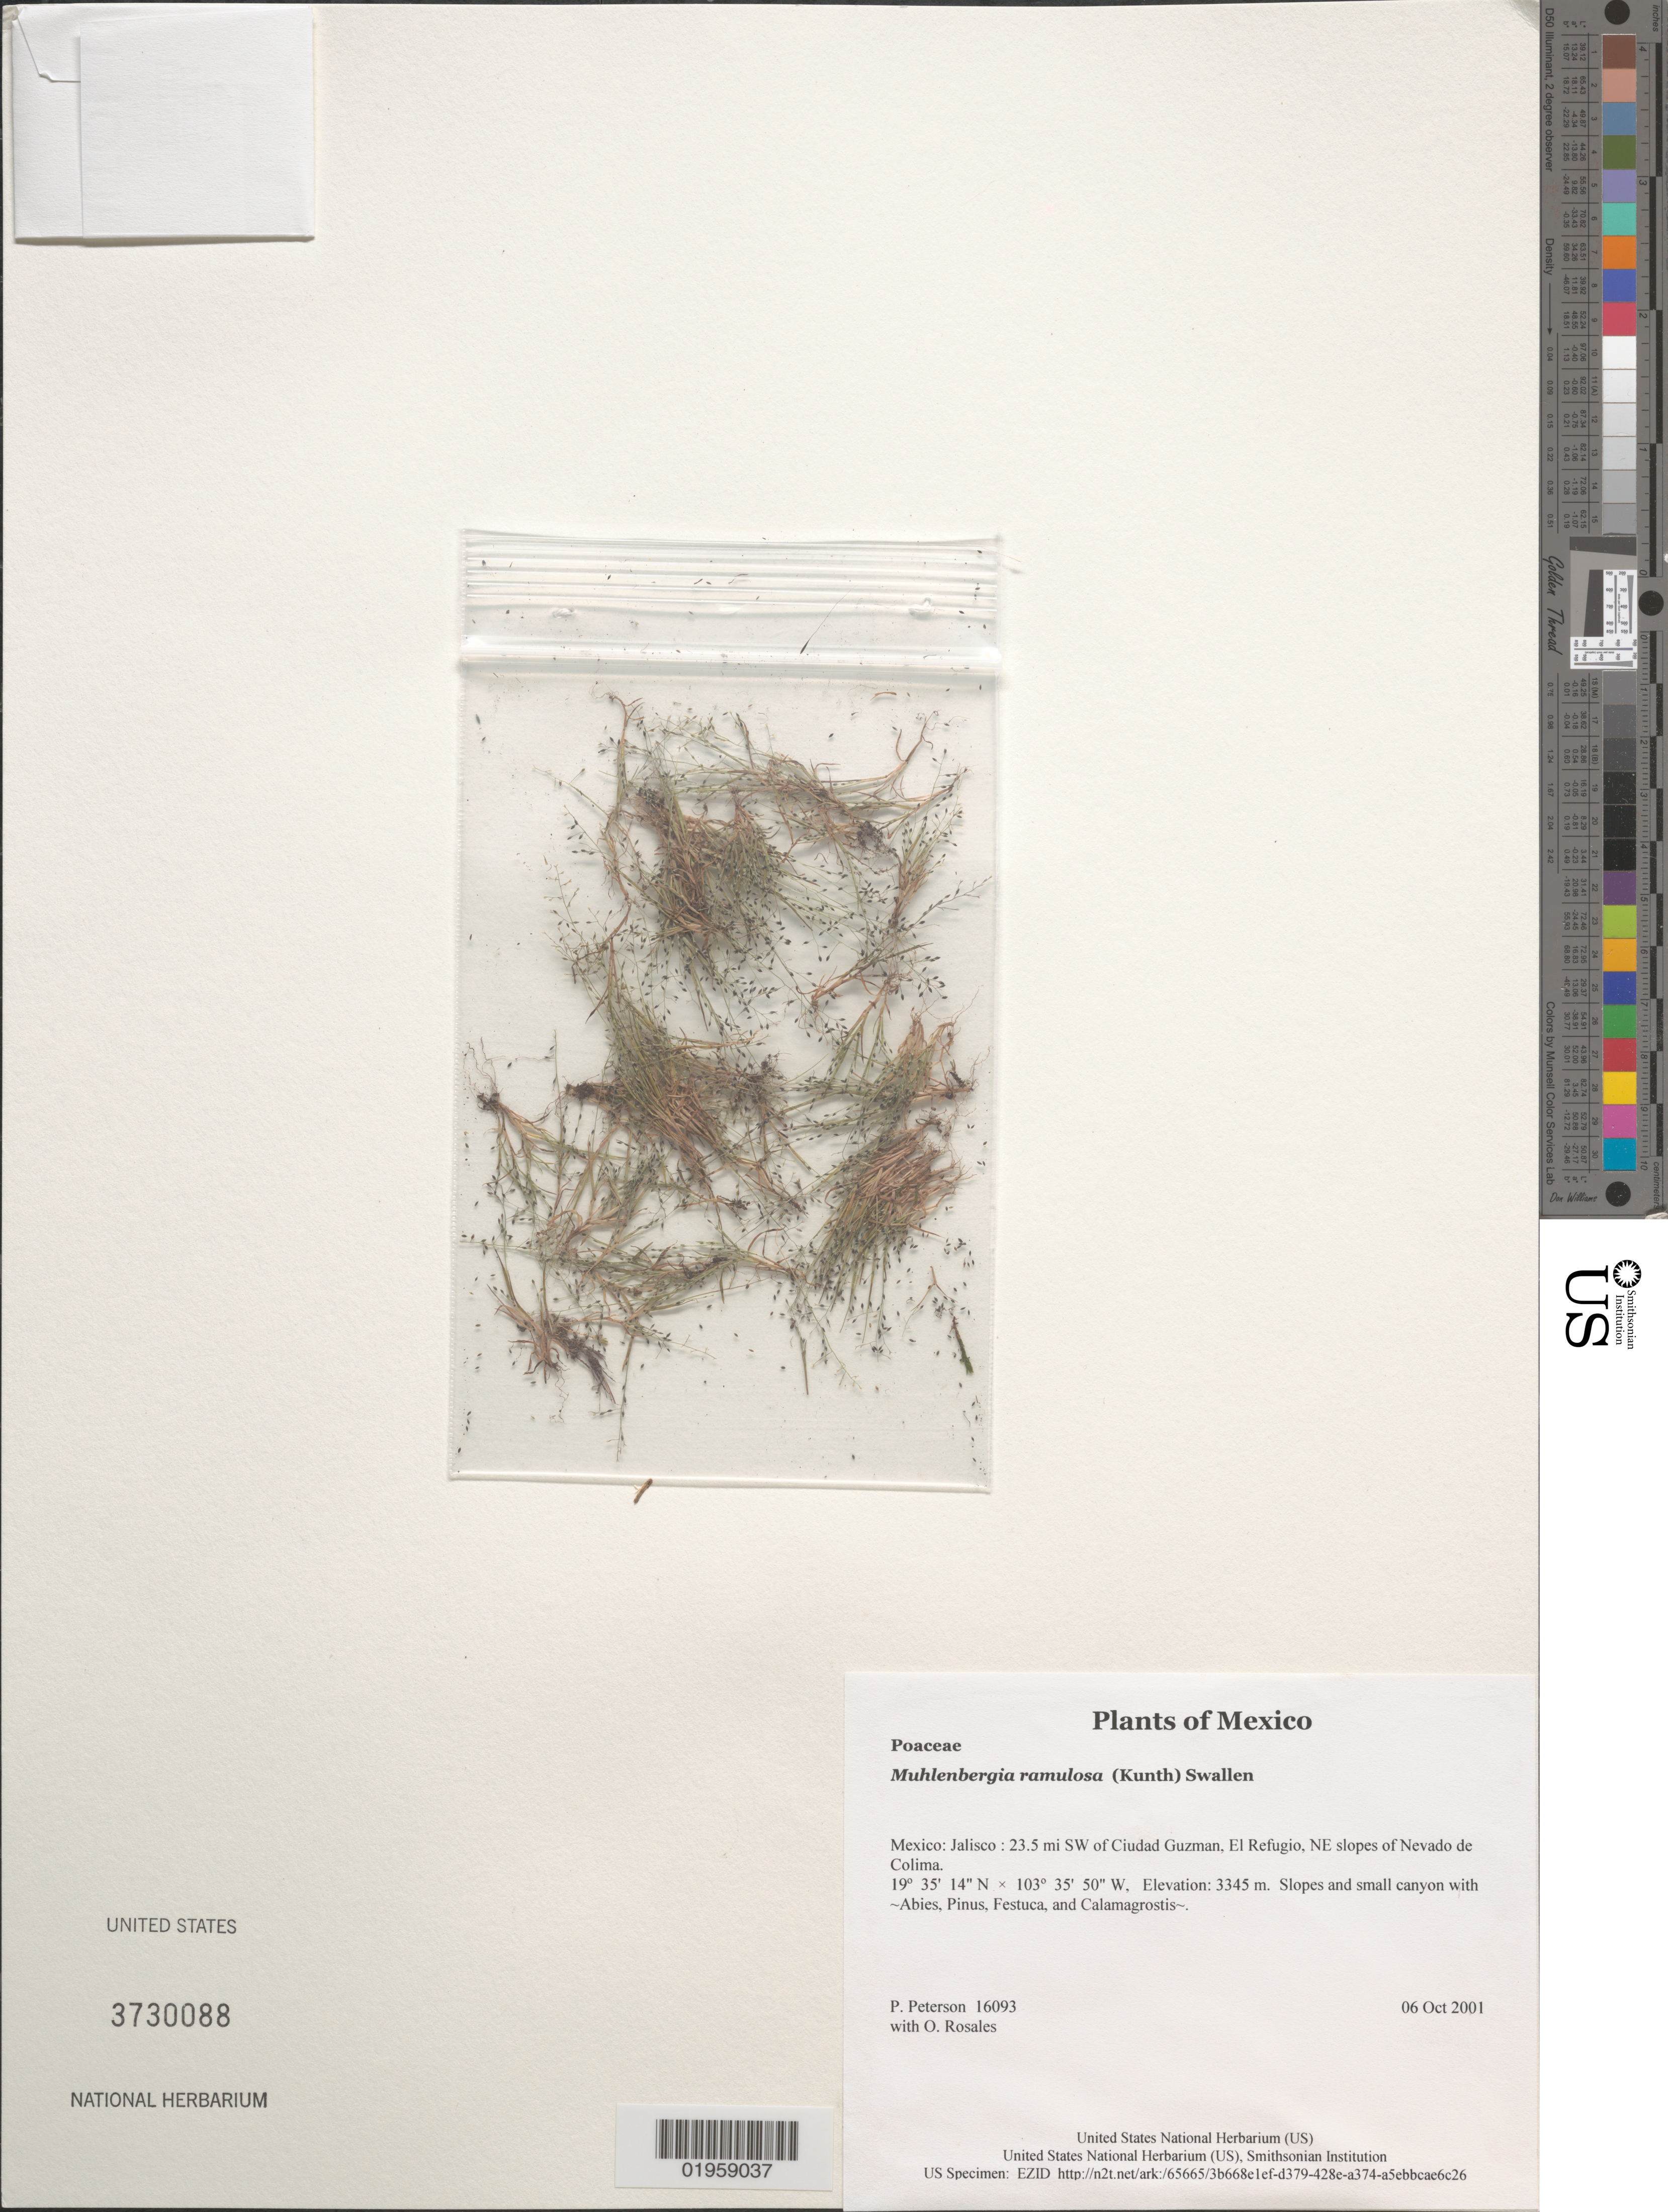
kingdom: Plantae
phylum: Tracheophyta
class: Liliopsida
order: Poales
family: Poaceae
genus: Muhlenbergia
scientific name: Muhlenbergia ramulosa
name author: (Kunth) Swallen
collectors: P. M. Peterson & O. Rosales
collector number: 16093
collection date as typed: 06 Oct 2001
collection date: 2001-10-06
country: Mexico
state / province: Jalisco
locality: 23.5 mi SW of Ciudad Guzman, El Refugio, NE slopes of Nevado de Colima.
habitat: Slopes and small canyon with ~Abies, Pinus, Festuca, and Calamagrostis~.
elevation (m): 3345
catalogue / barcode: US 3730088